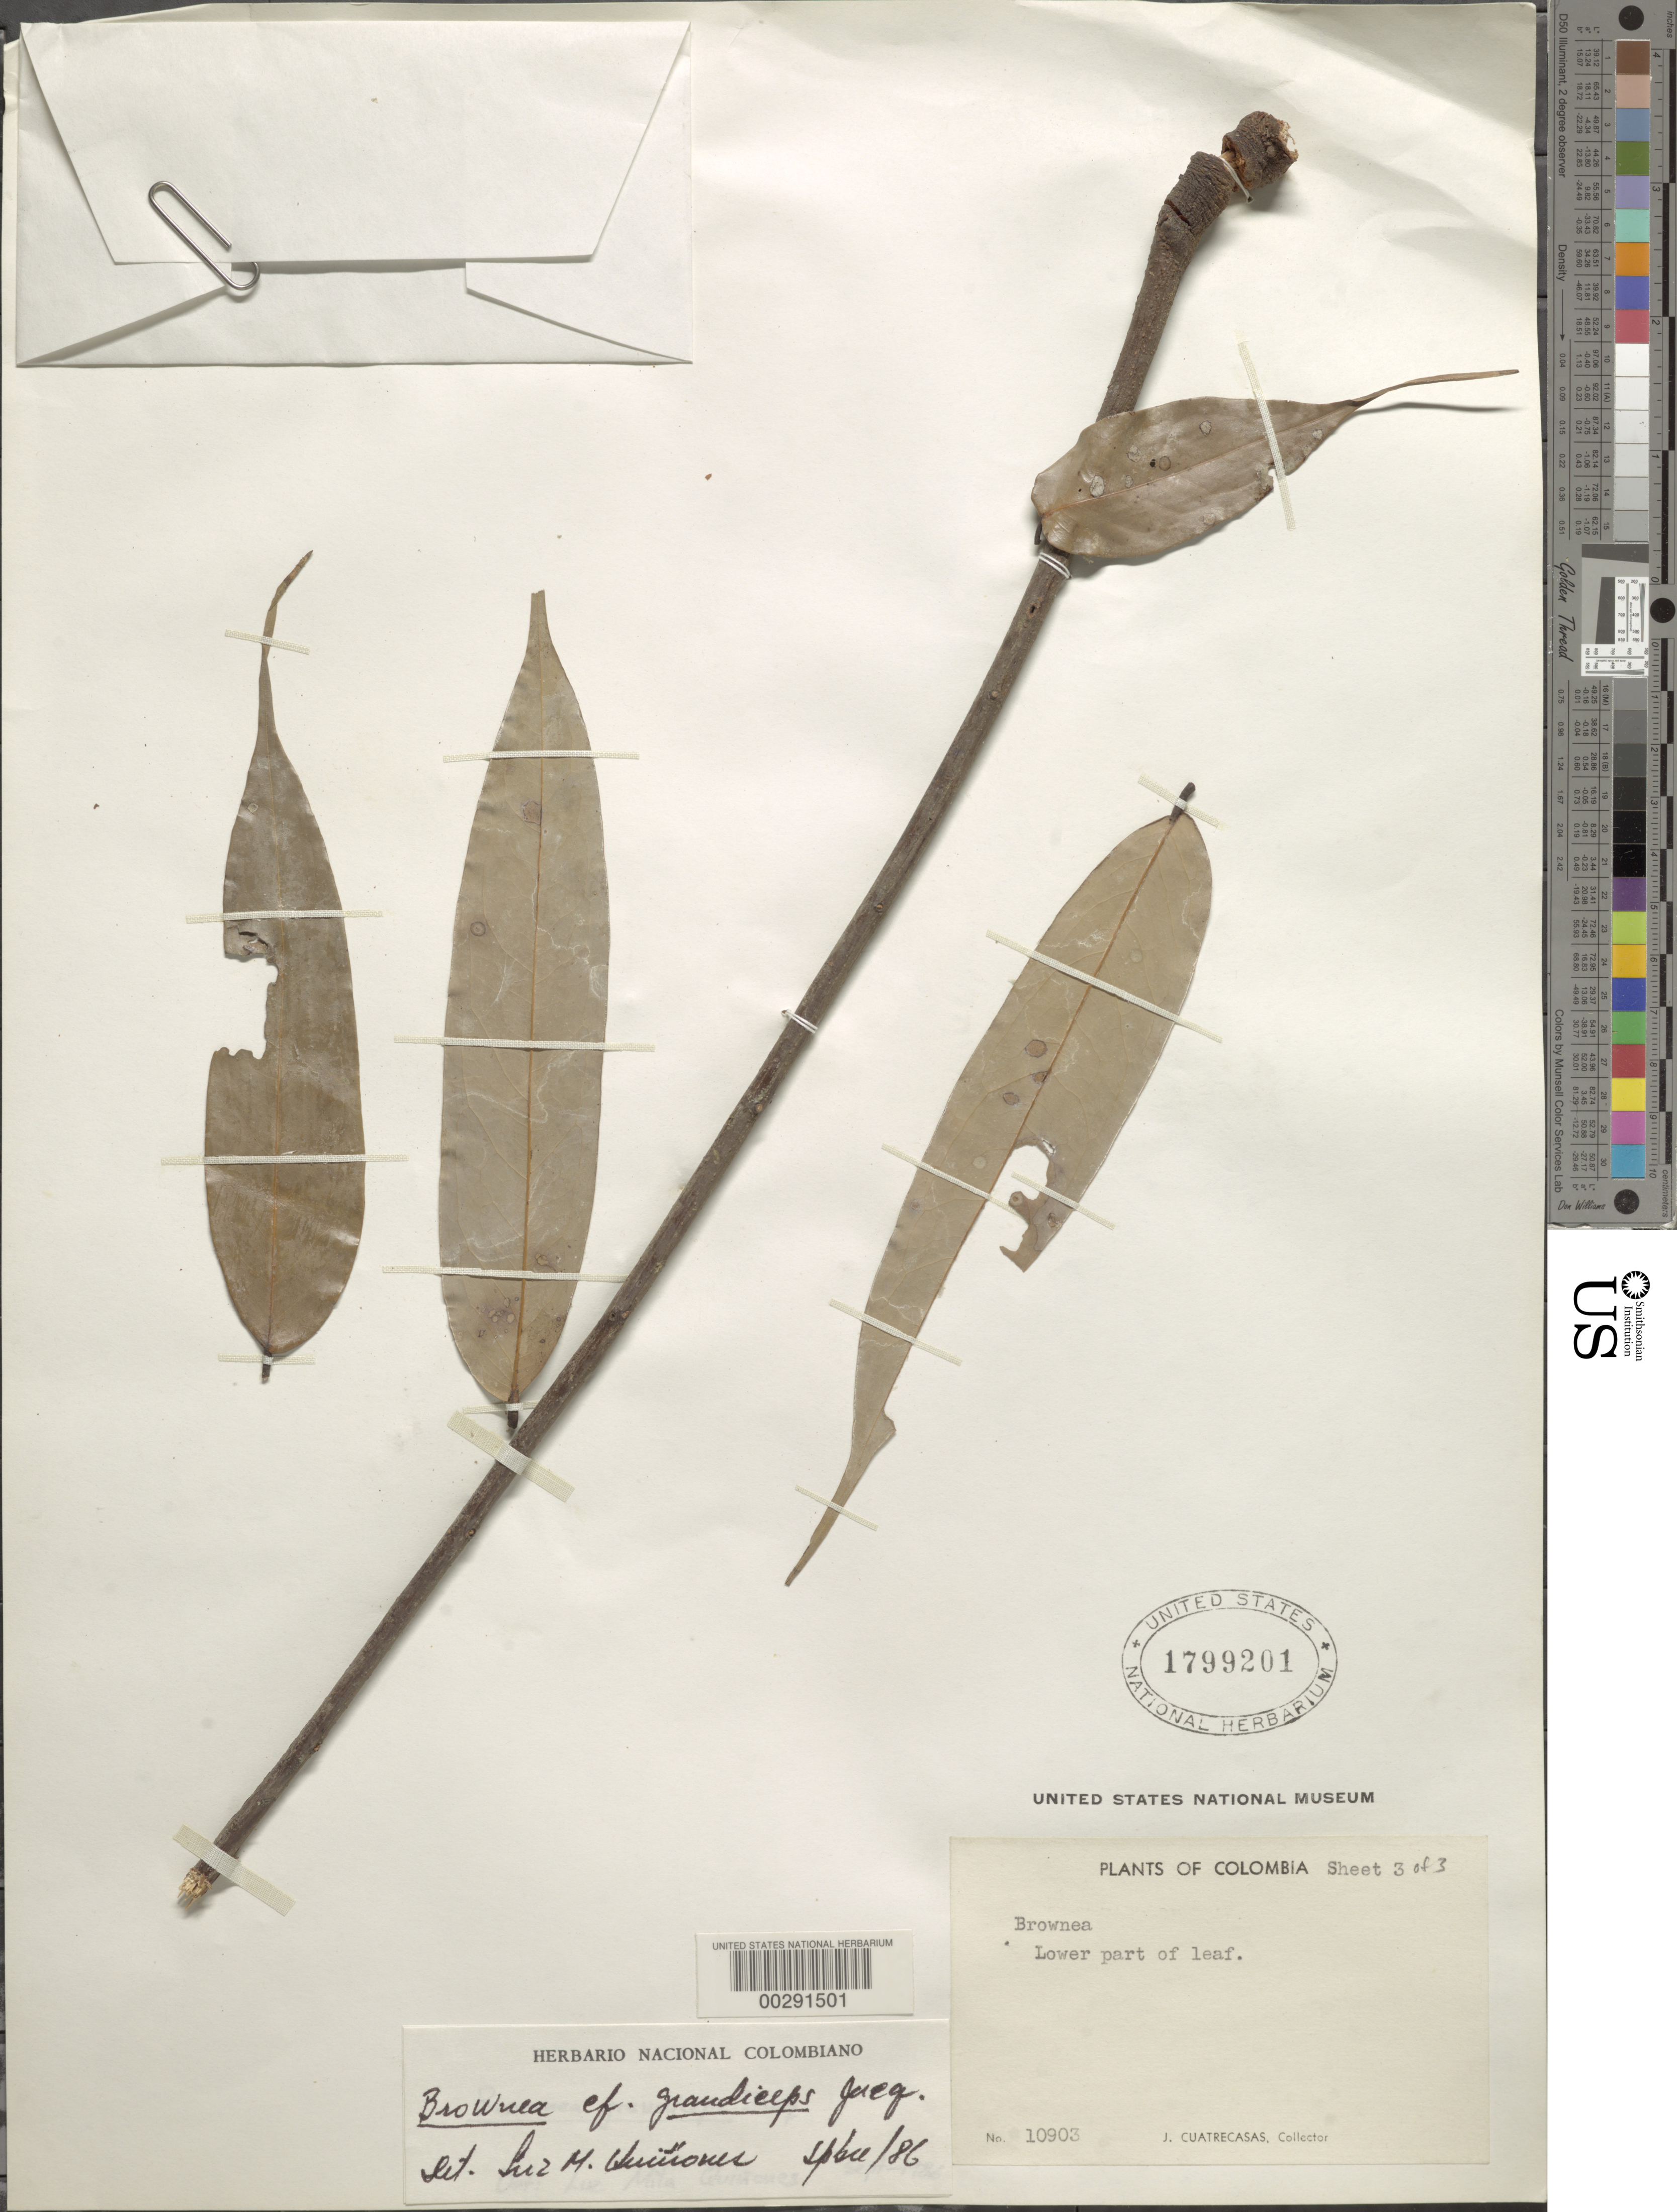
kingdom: Plantae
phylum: Tracheophyta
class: Magnoliopsida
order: Fabales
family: Fabaceae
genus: Brownea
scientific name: Brownea grandiceps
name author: Jacq.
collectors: J. Cuatrecasas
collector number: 10903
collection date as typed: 08 Dec 1940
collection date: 1940-12-08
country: Colombia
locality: Border Colombia-ecuador; Rio Sal Miguel, near the outlet of Rio Conejo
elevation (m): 300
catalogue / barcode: US 1799201